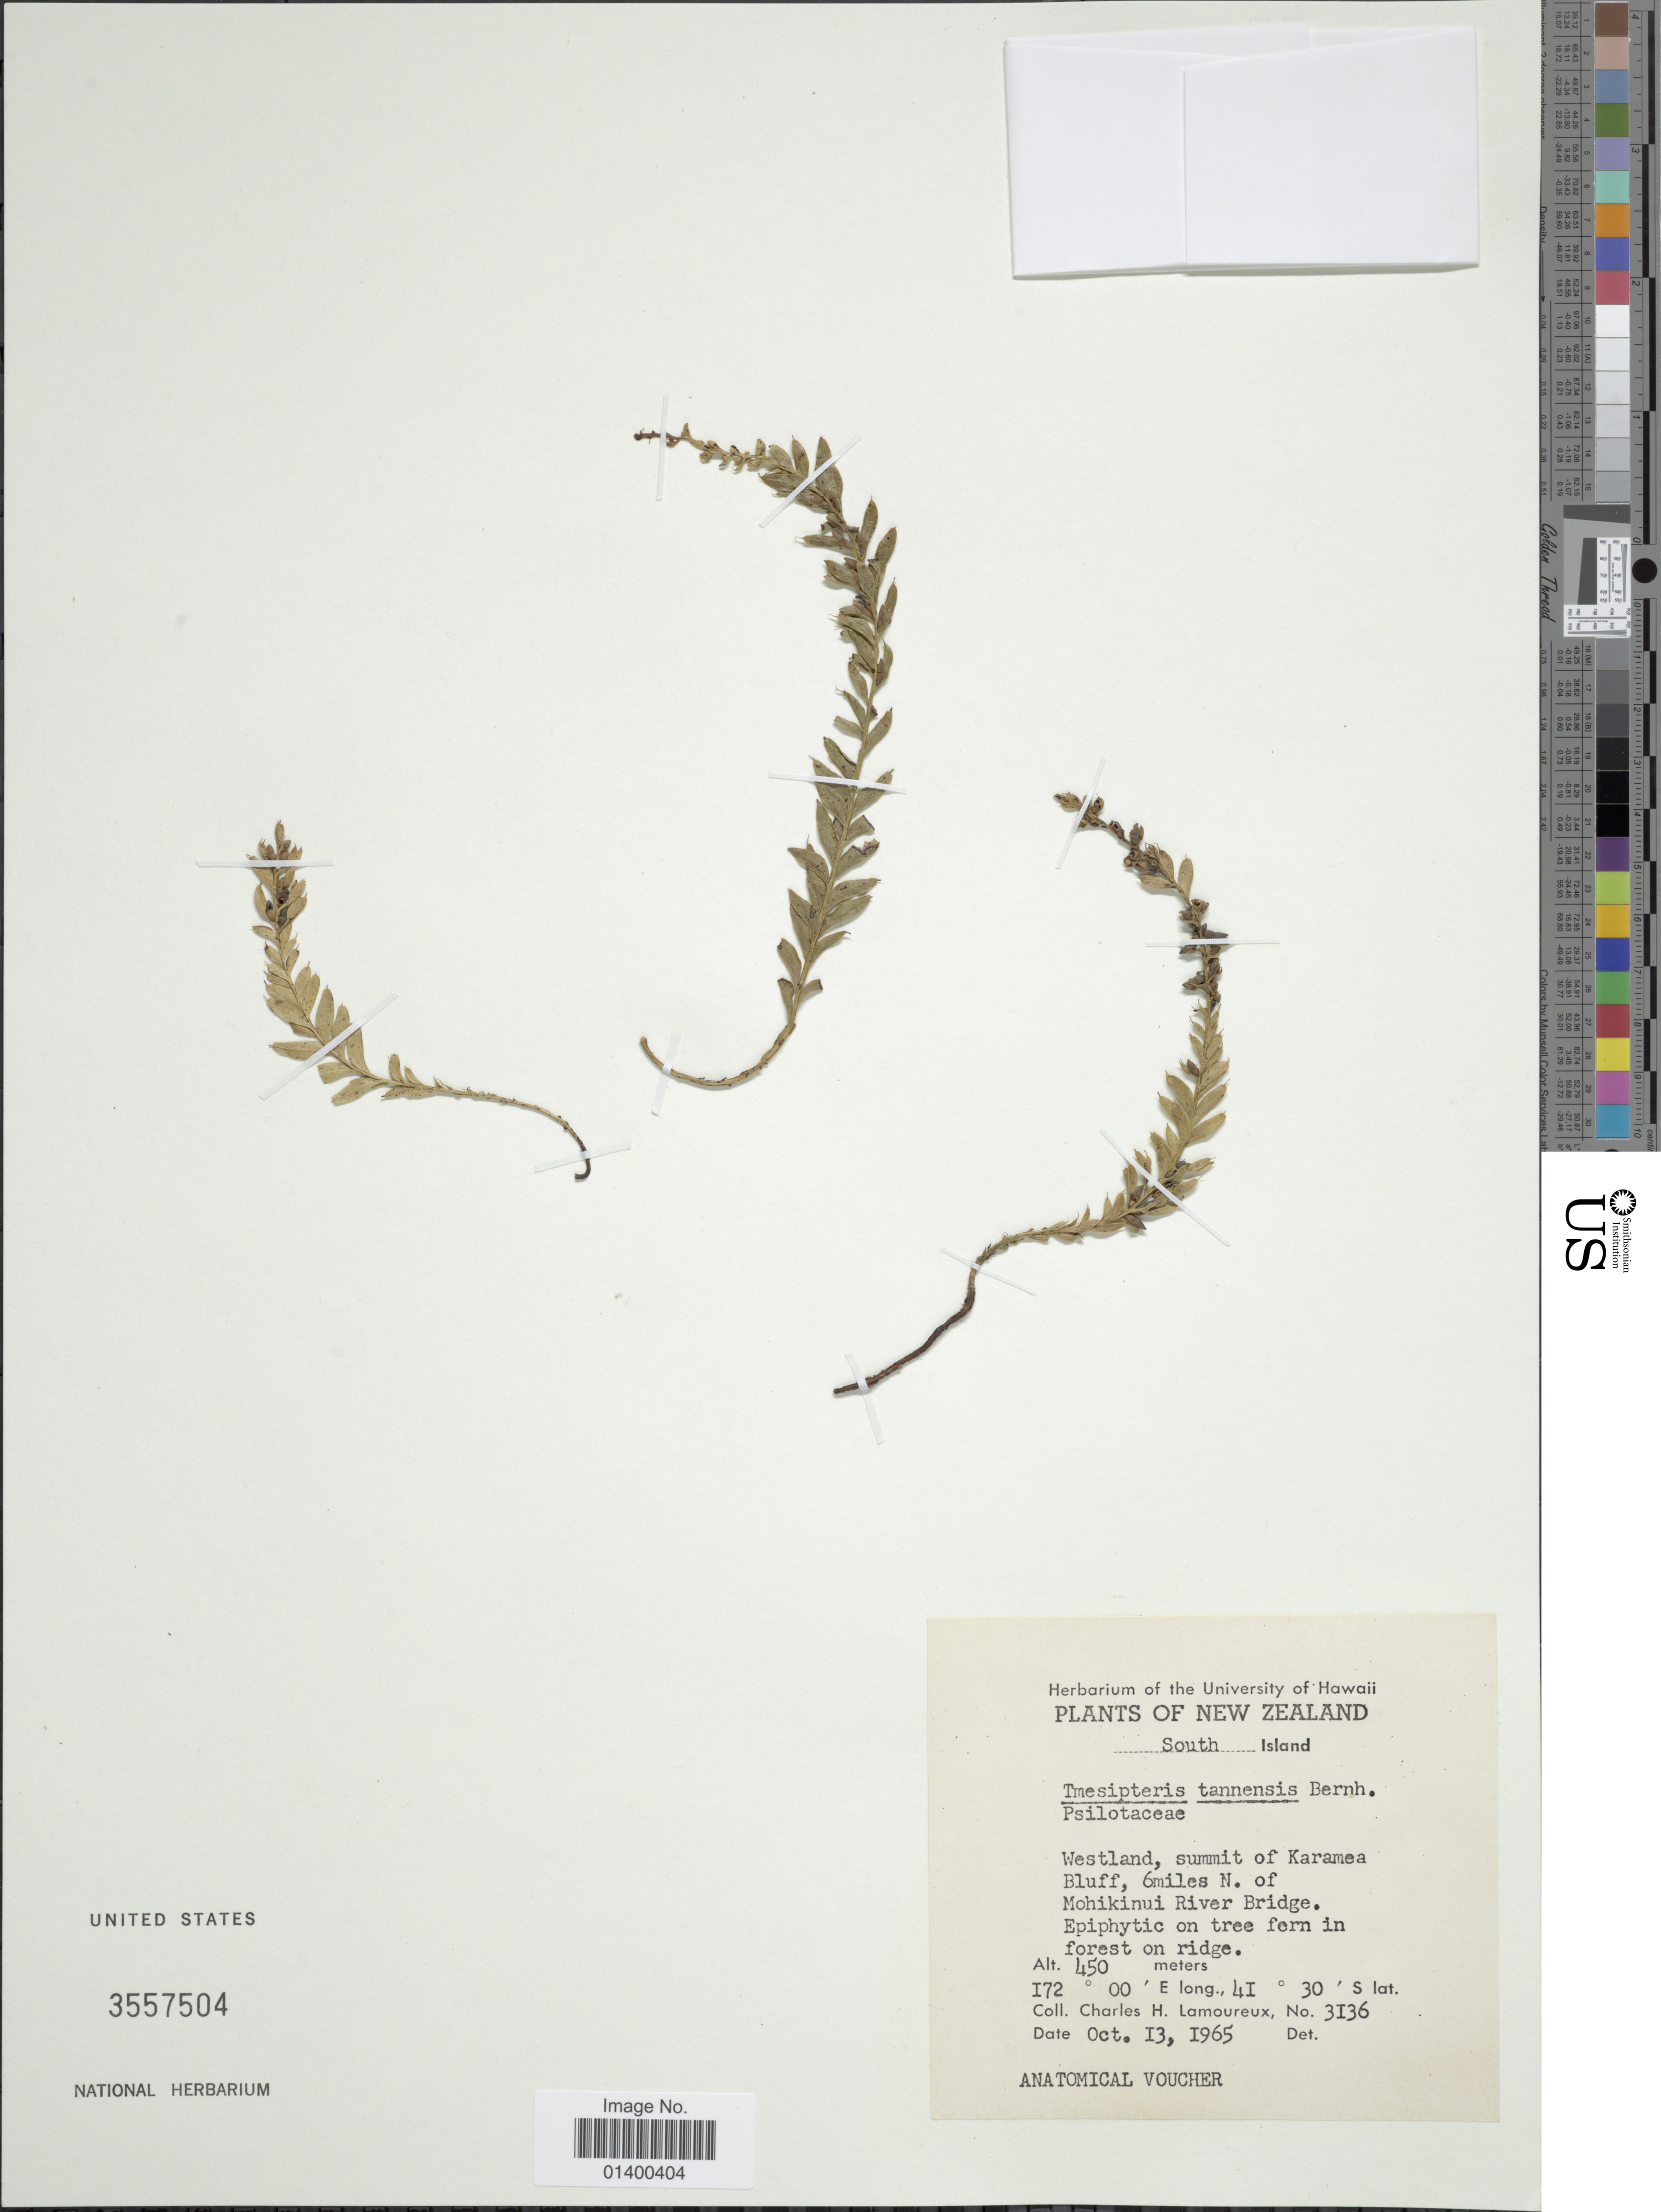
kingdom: Plantae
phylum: Tracheophyta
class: Polypodiopsida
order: Psilotales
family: Psilotaceae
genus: Tmesipteris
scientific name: Tmesipteris tannensis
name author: (Spreng.) Bernh.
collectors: C. Lamoureaux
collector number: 3136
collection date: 1965-10-13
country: New Zealand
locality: South Island, Westland, summit of Karamea Bluff, 6 miles N. of Mohikinui River Bridge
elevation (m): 450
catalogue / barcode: US 3557504